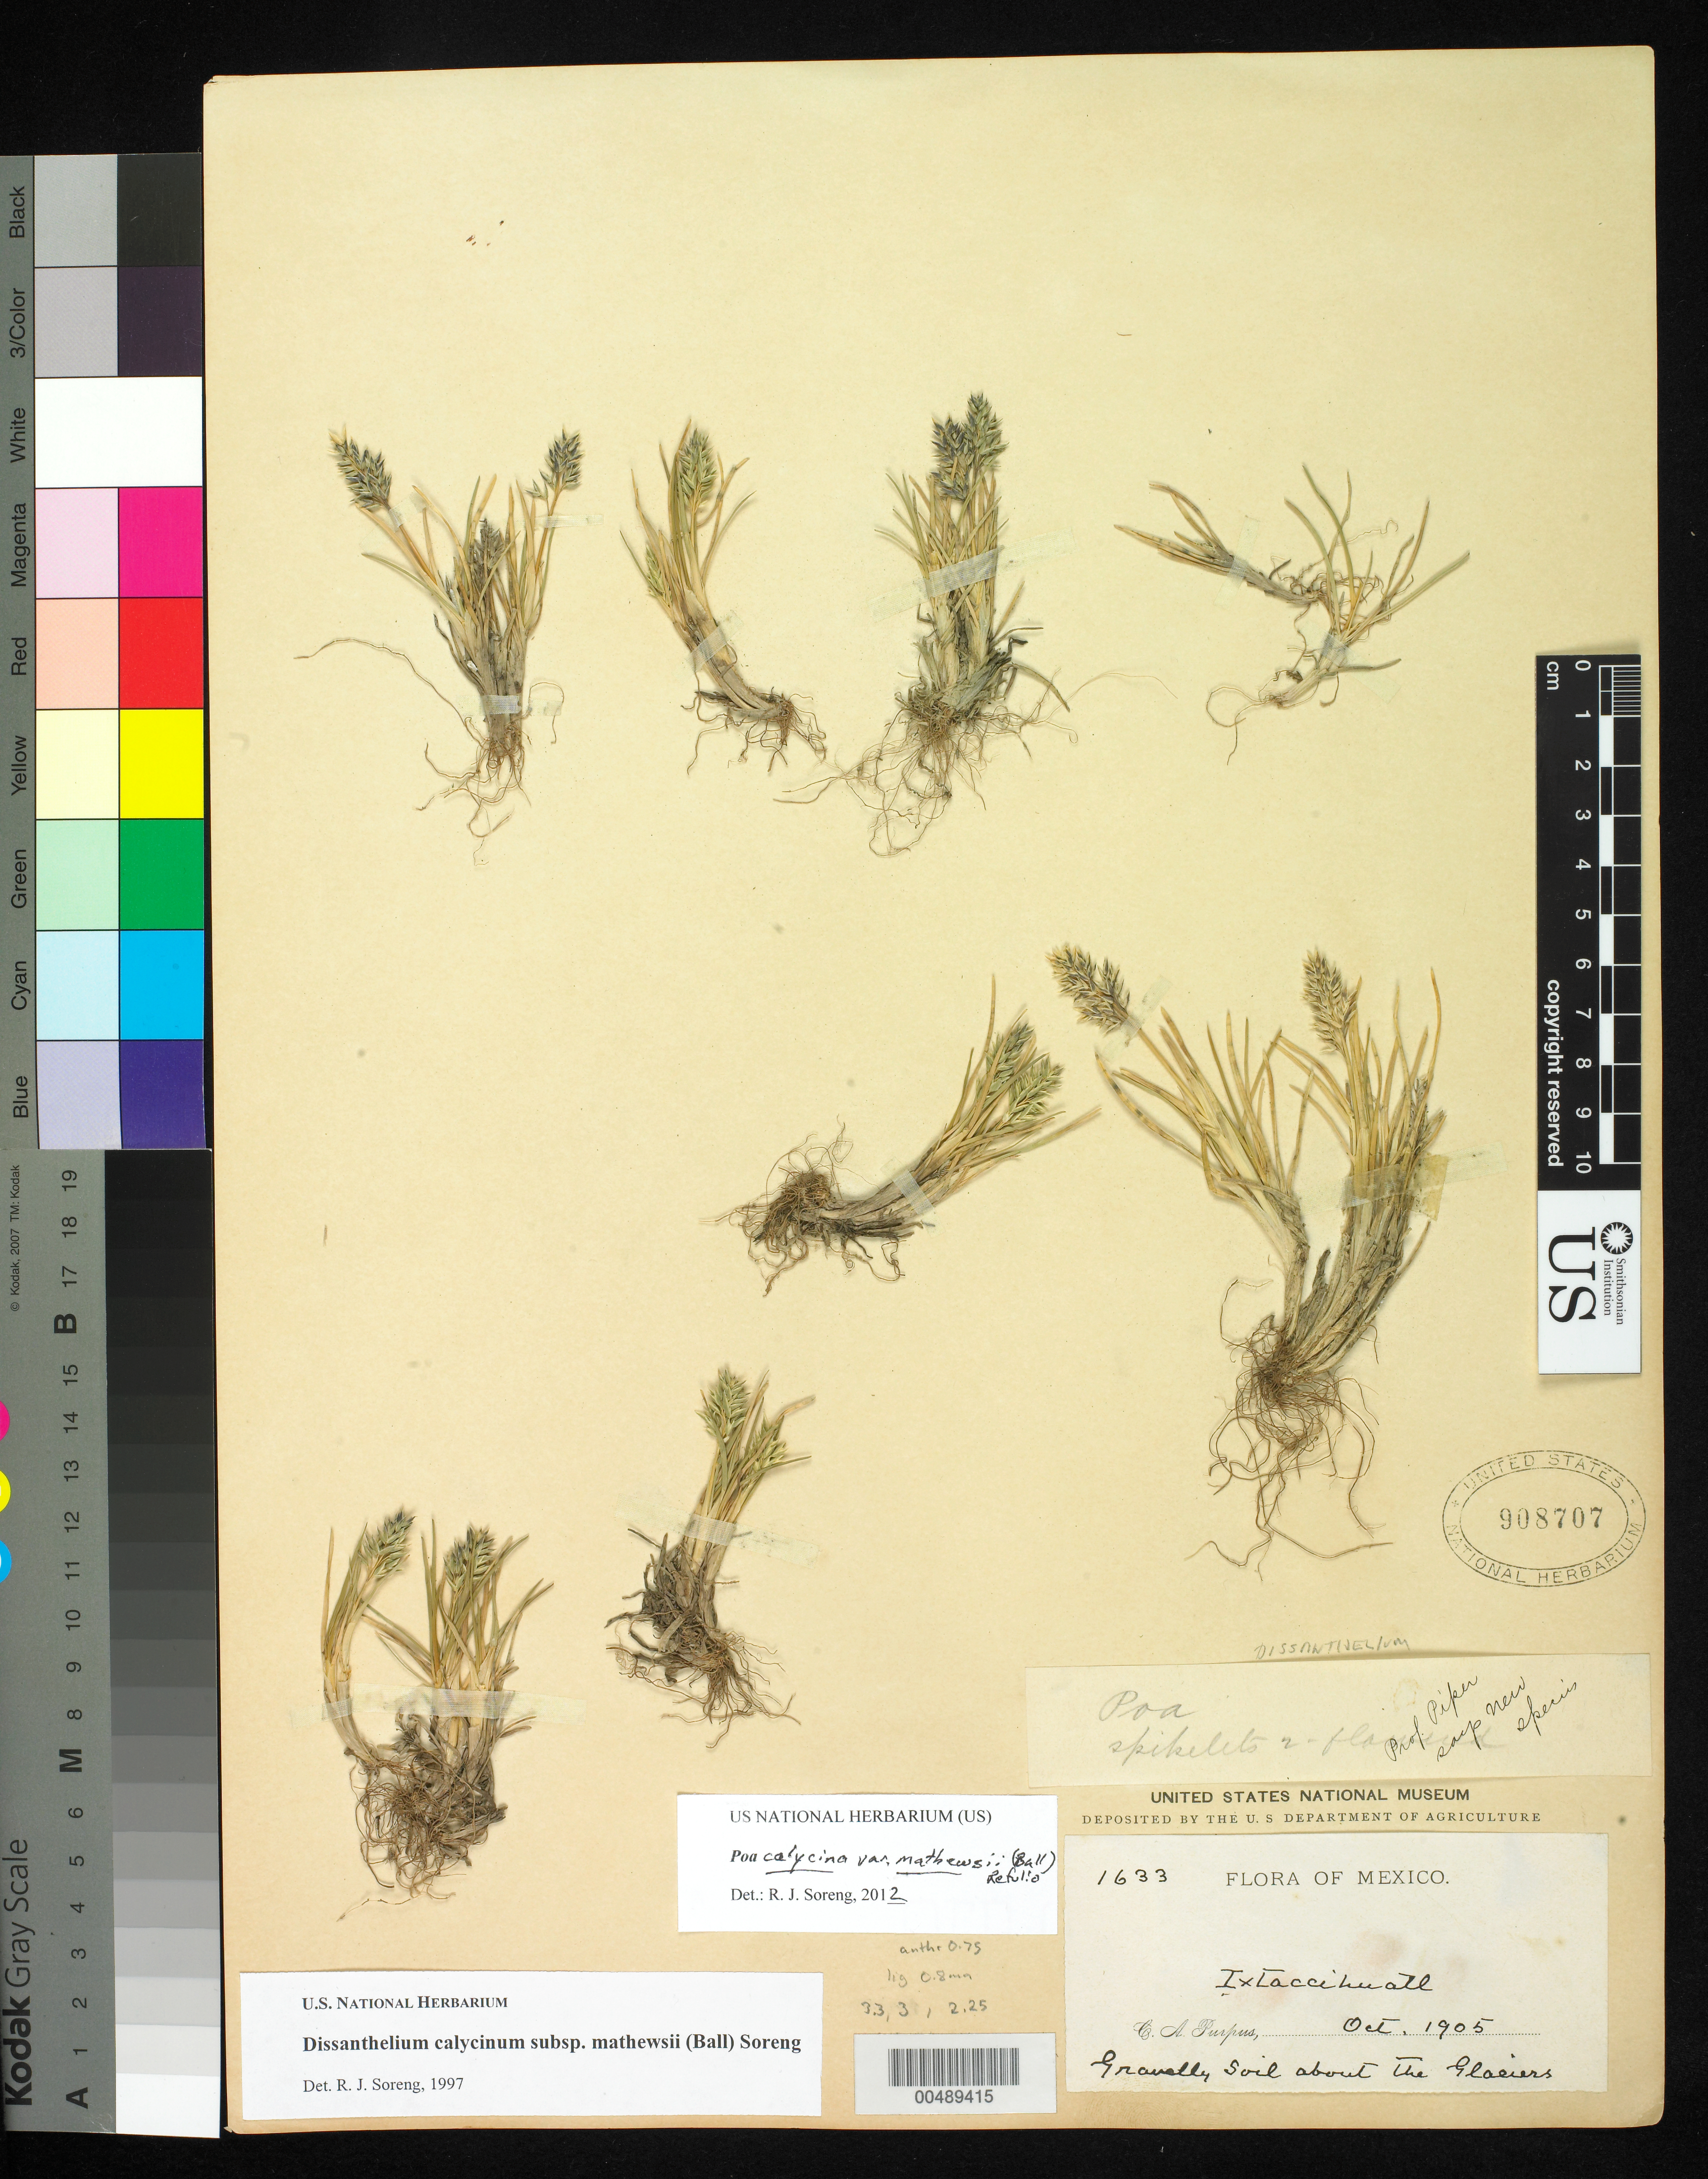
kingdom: Plantae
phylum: Tracheophyta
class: Liliopsida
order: Poales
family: Poaceae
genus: Poa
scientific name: Poa calycina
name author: (J. Presl) Kunth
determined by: Soreng, Robert J., Research Associate (BOT), Smithsonian Institution - National Museum of Natural History (UNITED STATES)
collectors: C. A. Purpus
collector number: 1633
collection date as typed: Oct 1905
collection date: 1905-10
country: Mexico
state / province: Morelos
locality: Ixtaccihuatl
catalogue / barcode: US 908707